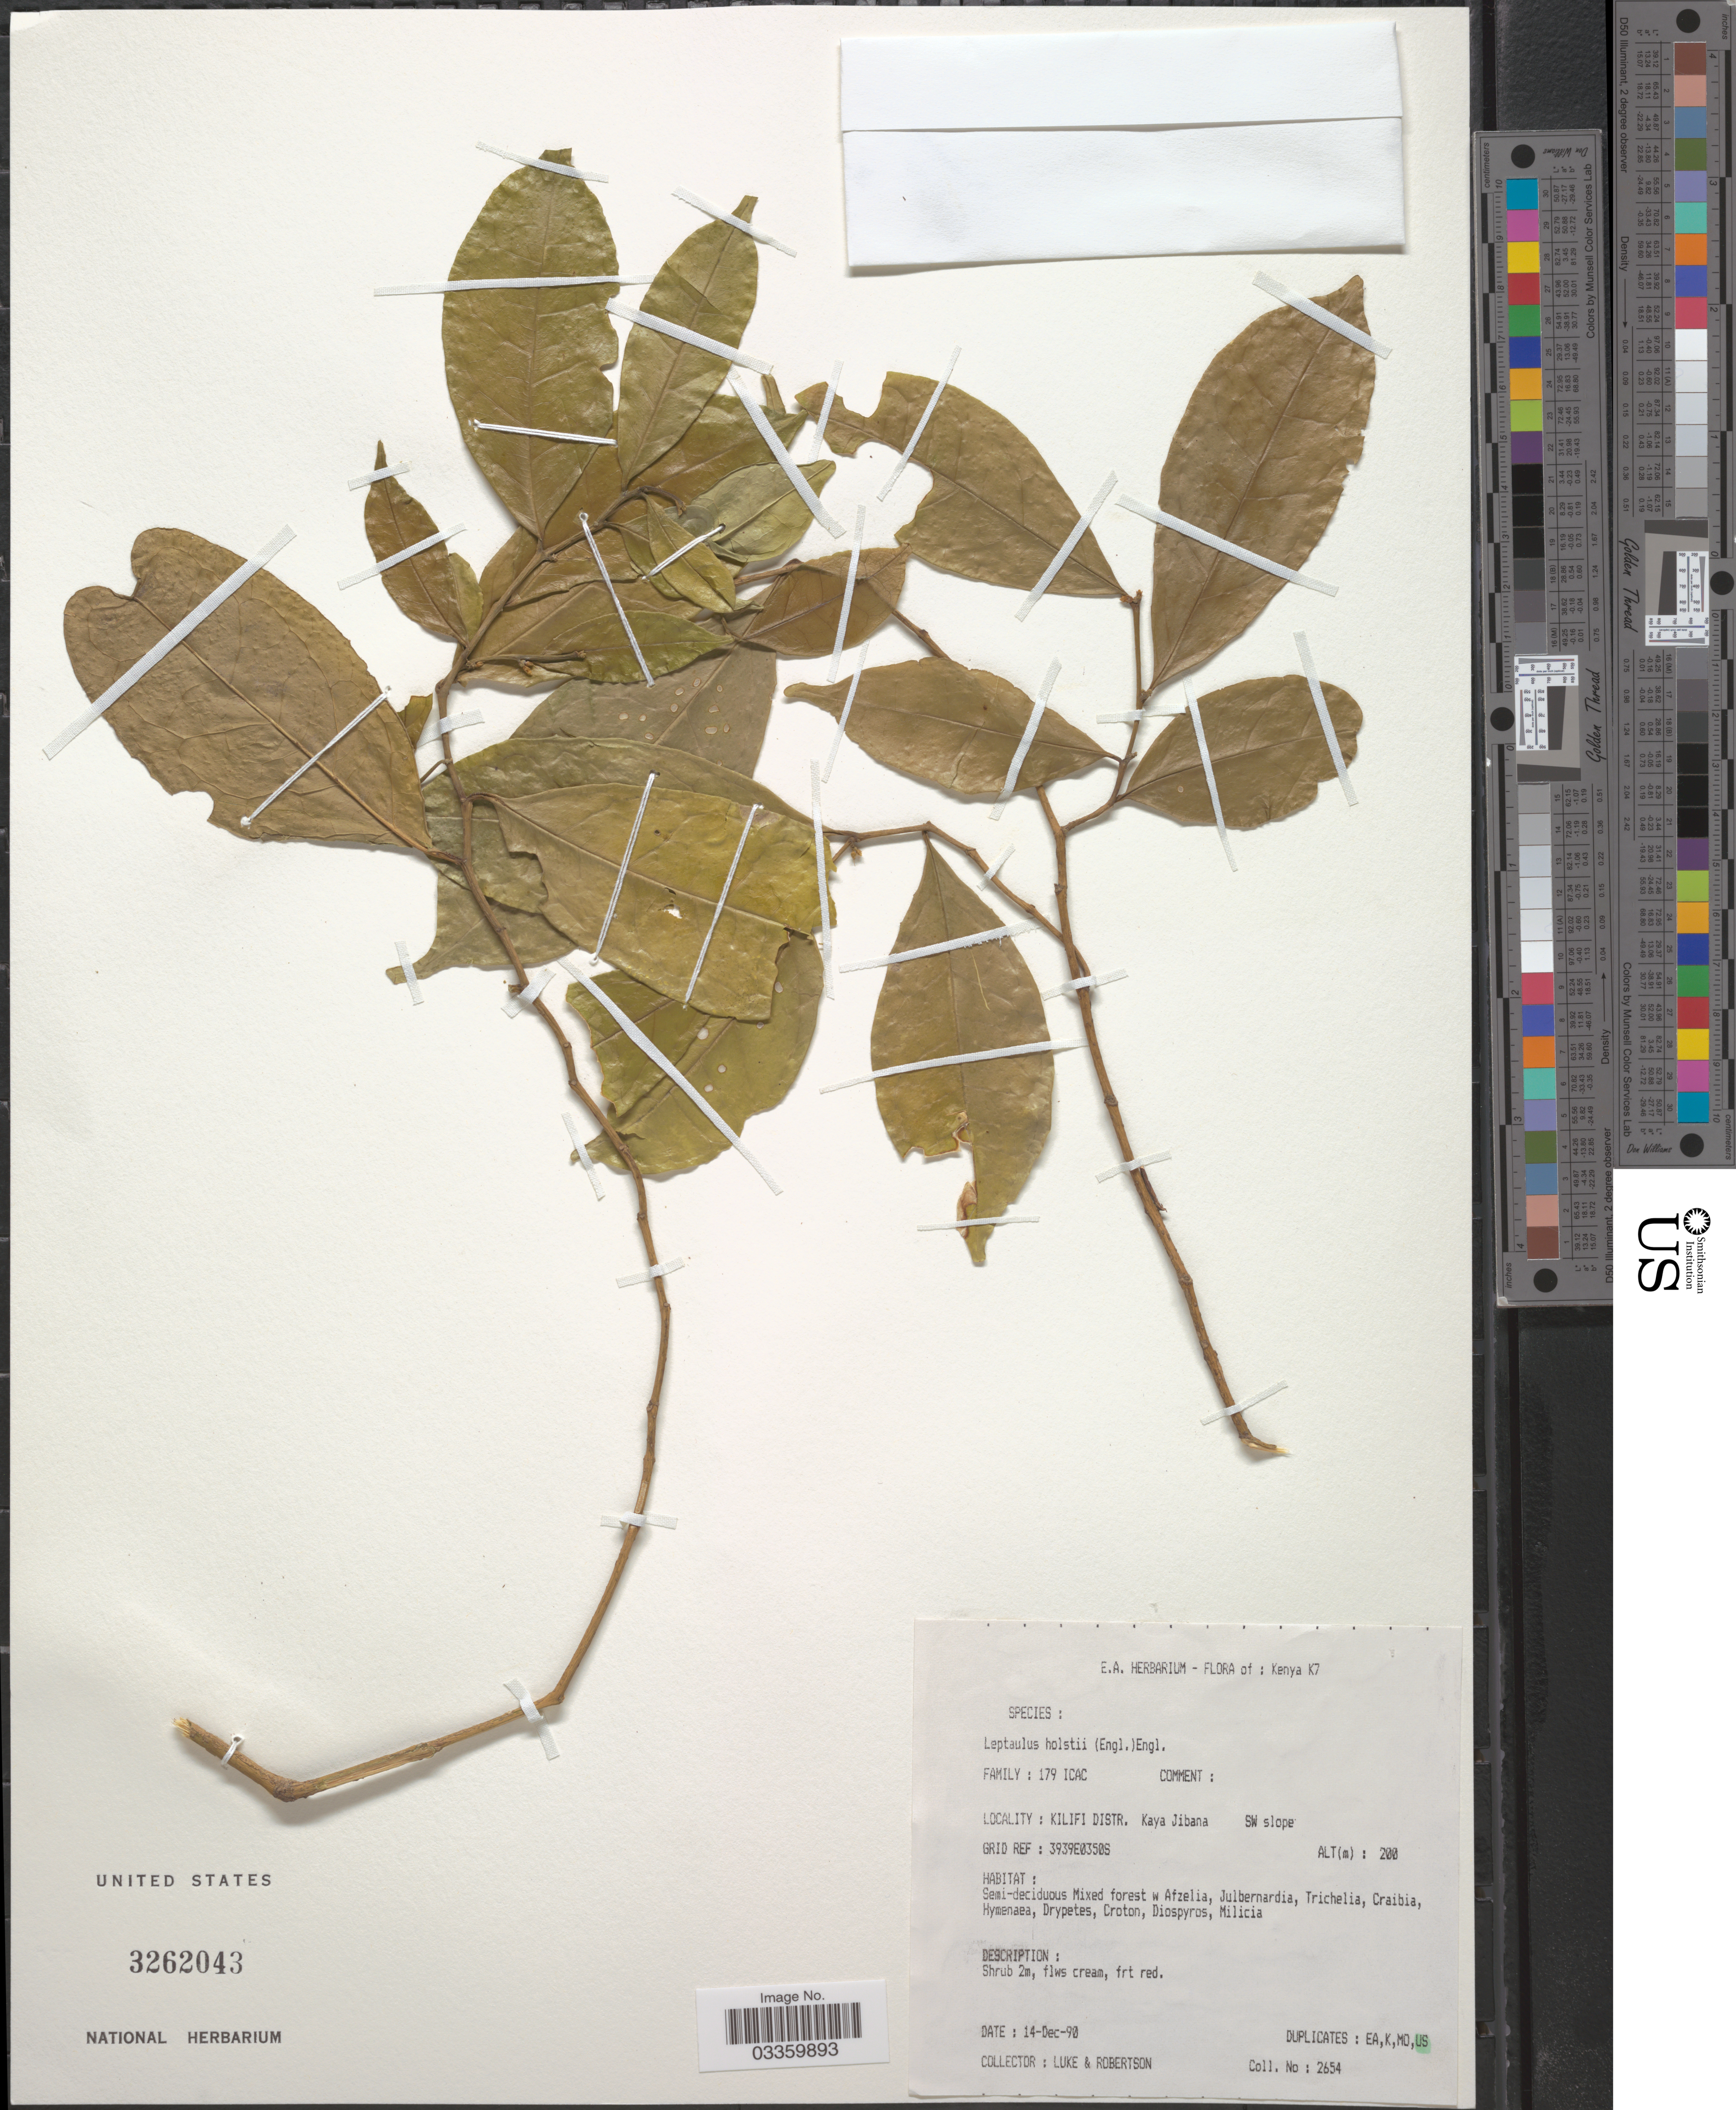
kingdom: Plantae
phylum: Tracheophyta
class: Magnoliopsida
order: Cardiopteridales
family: Cardiopteridaceae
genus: Leptaulus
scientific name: Leptaulus holstii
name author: (Engl.) Engl.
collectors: -. Luke & -. Robertson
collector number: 2654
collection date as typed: Transcribed d/m/y: 14/12/90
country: Kenya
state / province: Kilifi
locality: K7. Kilifi Distr. Kaya Jibana SW slope.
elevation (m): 200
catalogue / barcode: US 3262043